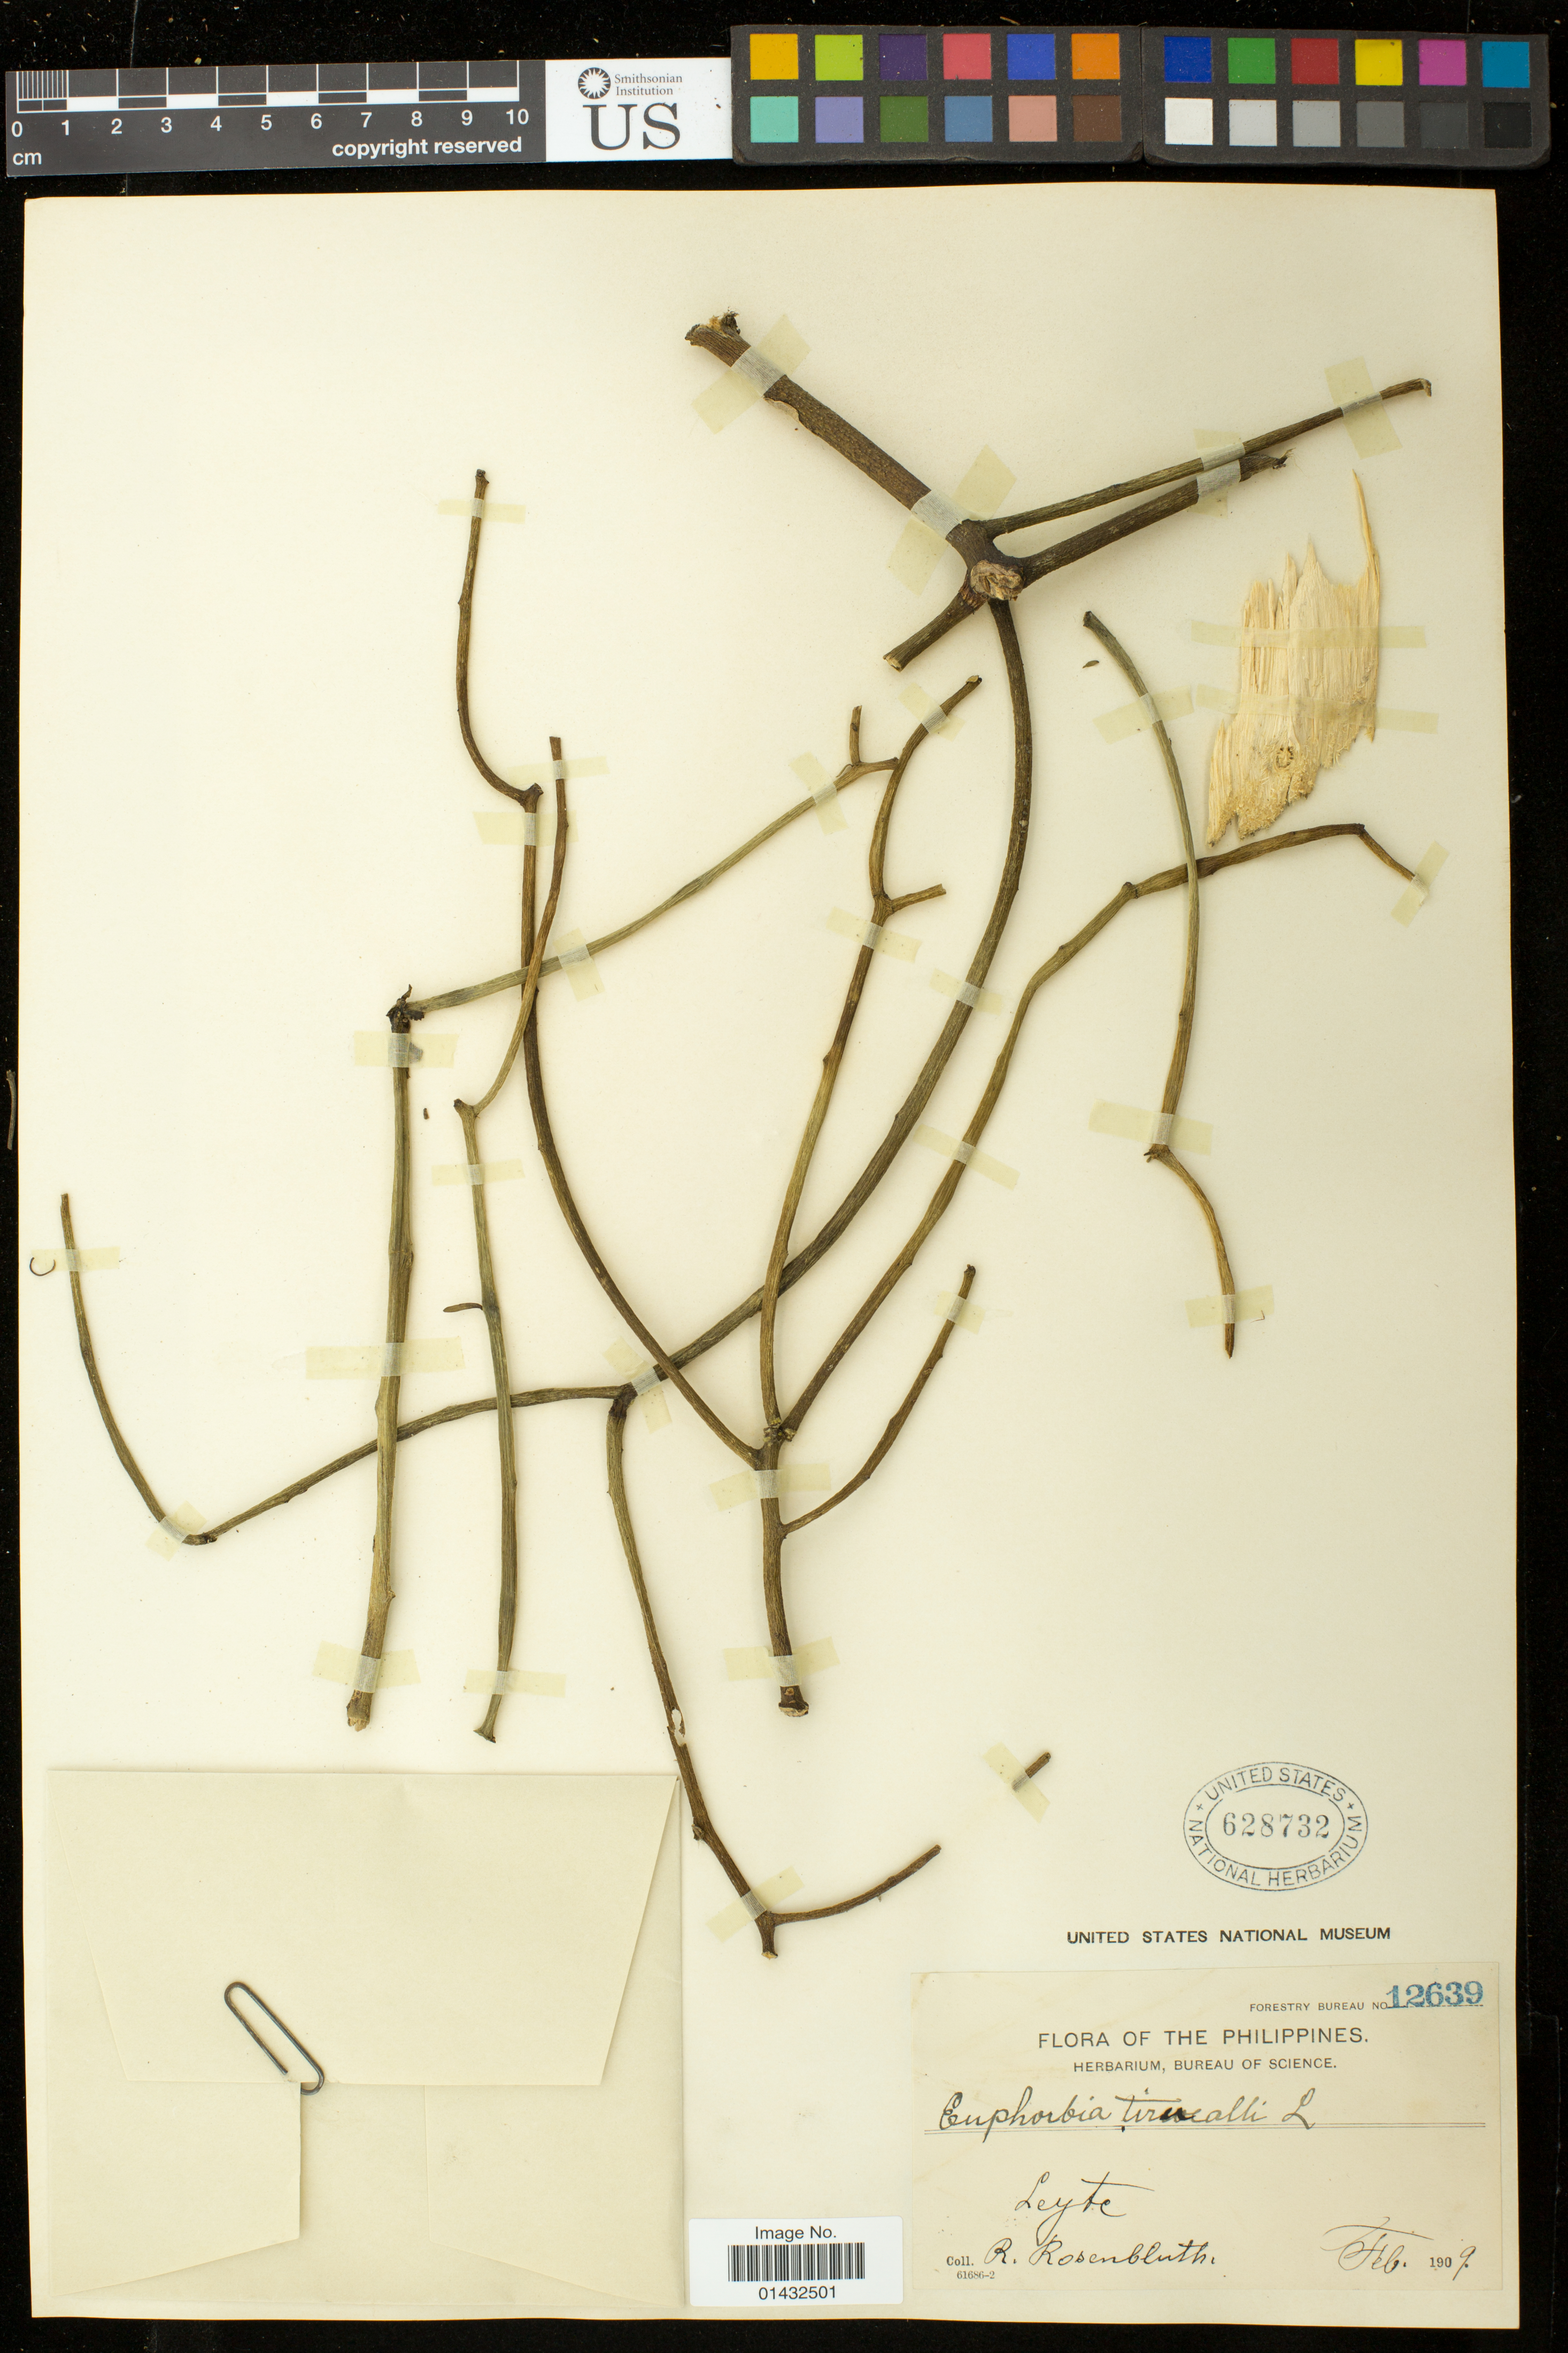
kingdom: Plantae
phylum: Tracheophyta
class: Magnoliopsida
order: Malpighiales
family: Euphorbiaceae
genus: Euphorbia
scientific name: Euphorbia tirucalli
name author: L.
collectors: R. Rosenbluth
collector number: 12639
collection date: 1909-02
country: Philippines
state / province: Eastern Visayas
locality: Leyte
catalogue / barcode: US 628732